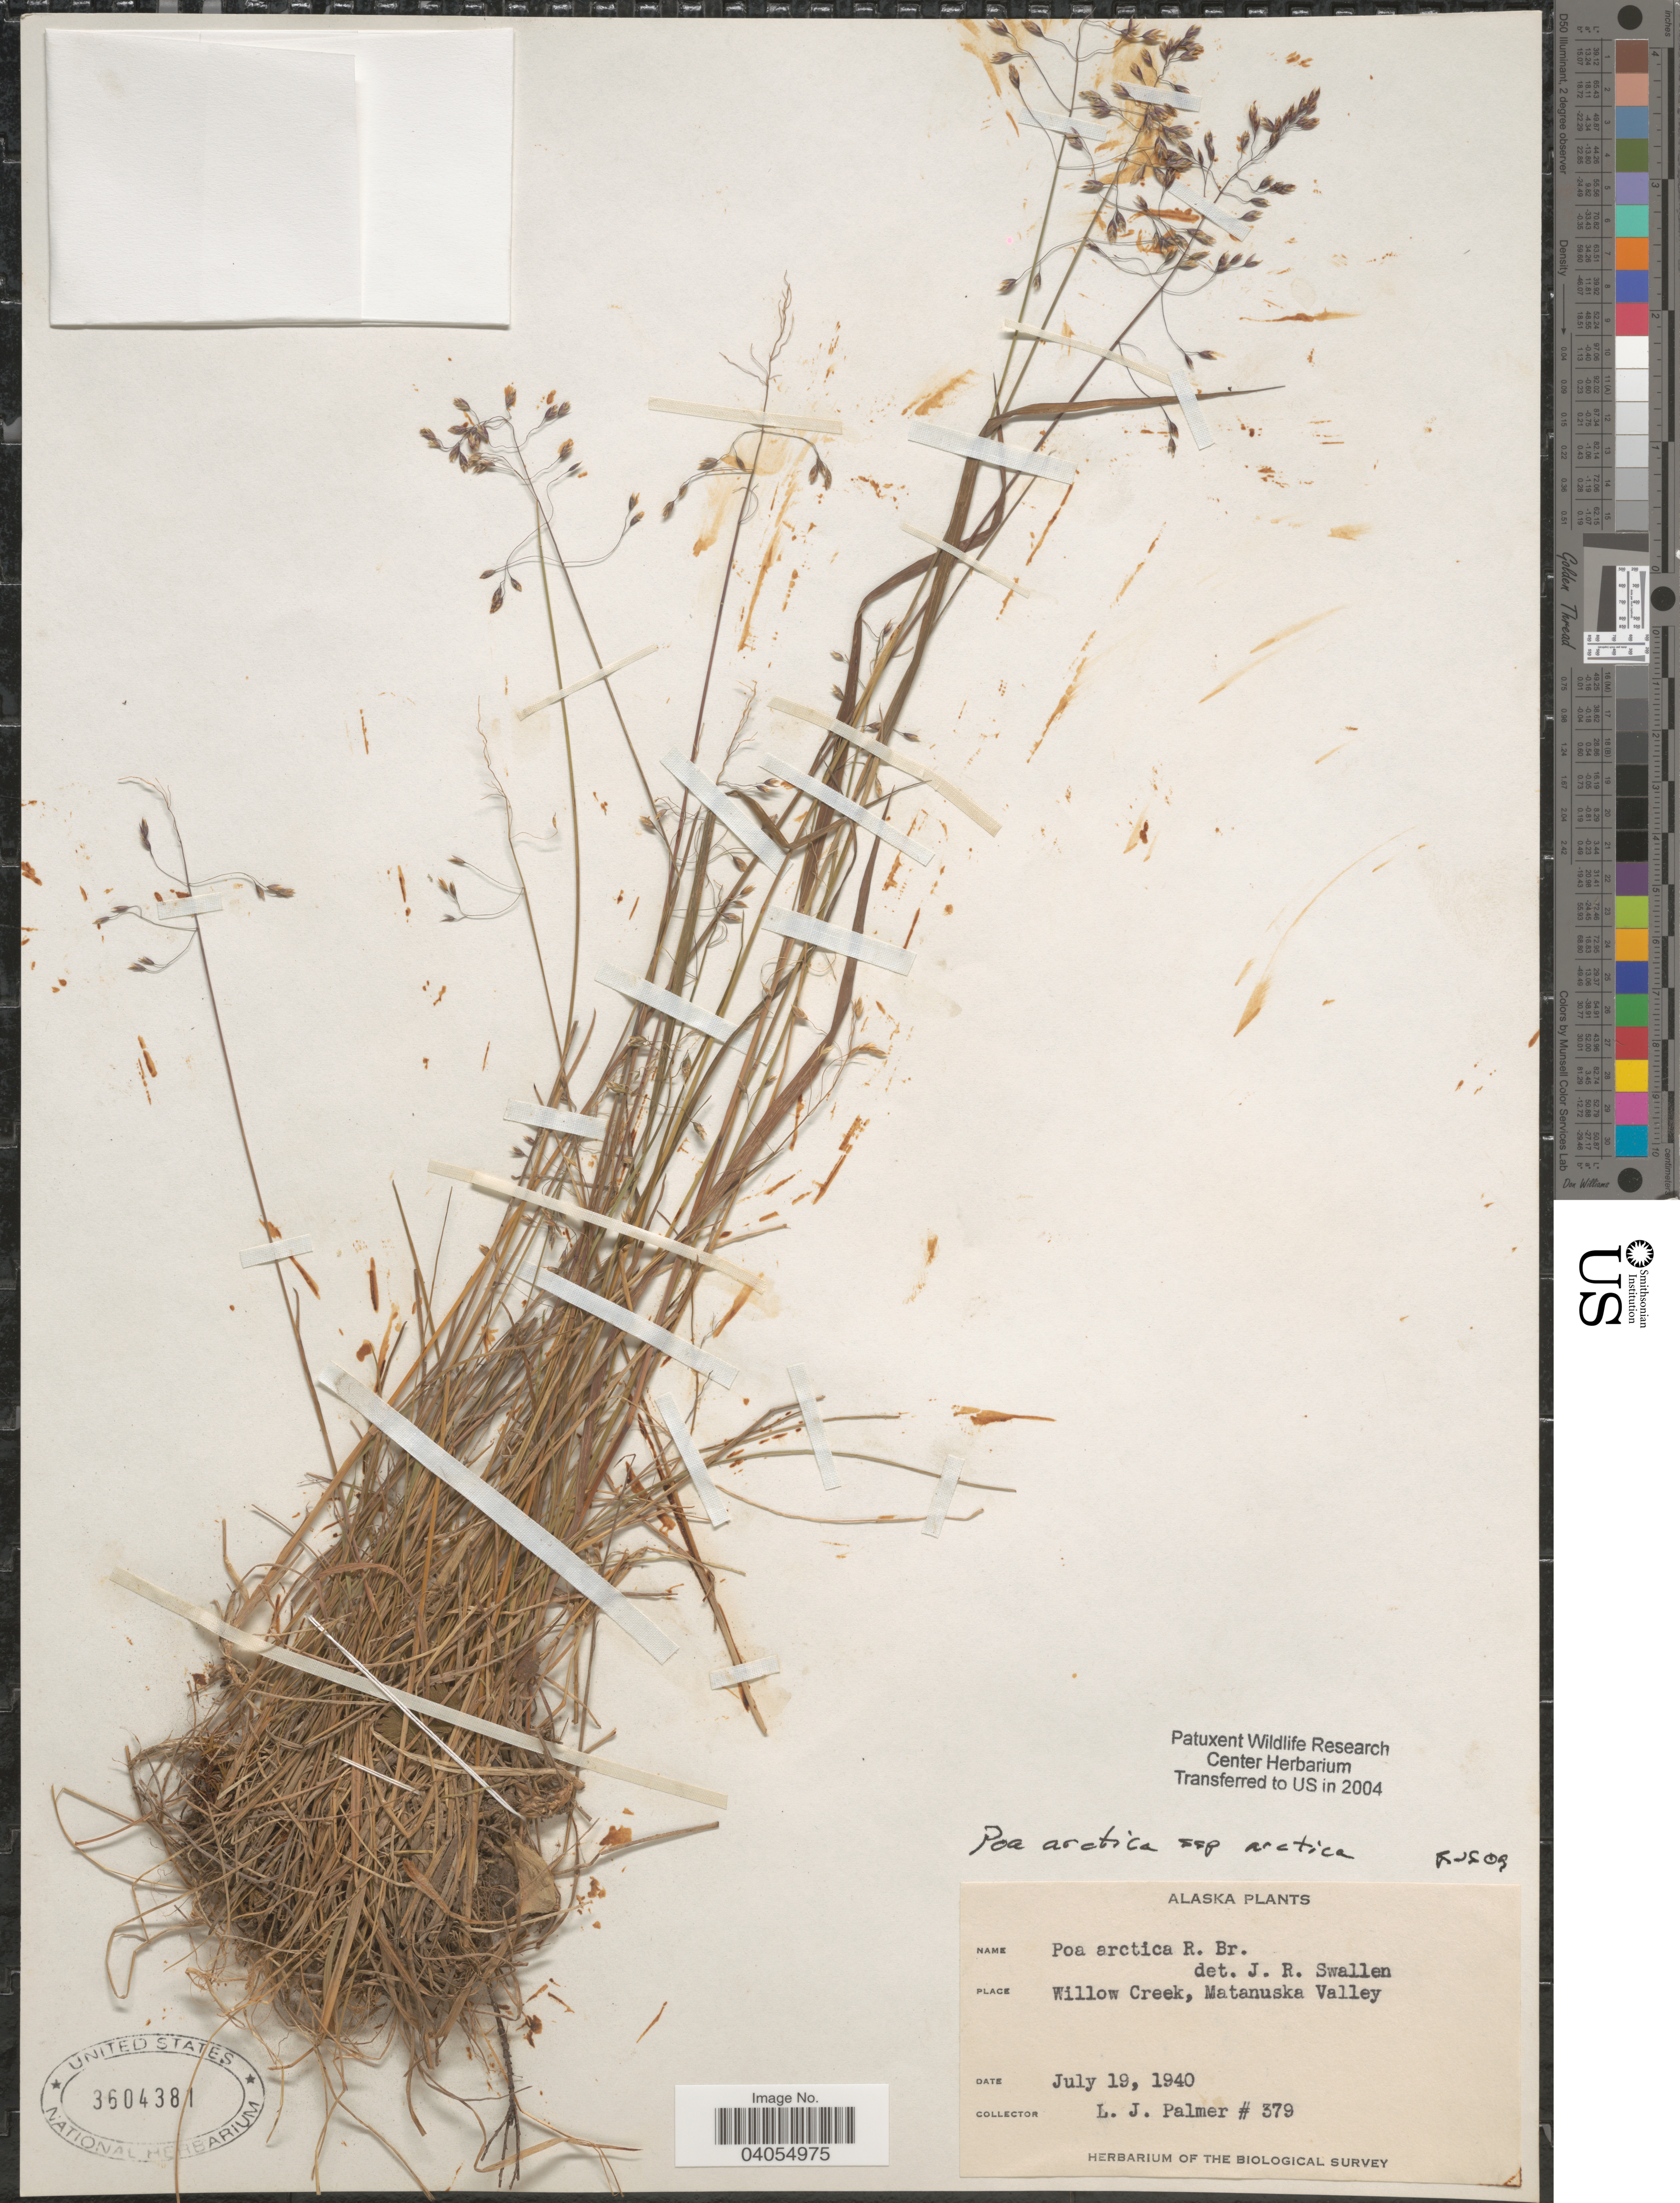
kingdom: Plantae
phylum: Tracheophyta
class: Liliopsida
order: Poales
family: Poaceae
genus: Poa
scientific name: Poa arctica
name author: R. Br.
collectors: L. J. Palmer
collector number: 379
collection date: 1940-07-19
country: United States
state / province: Alaska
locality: Willow Creek, Matanuska Valley.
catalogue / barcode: US 3604381